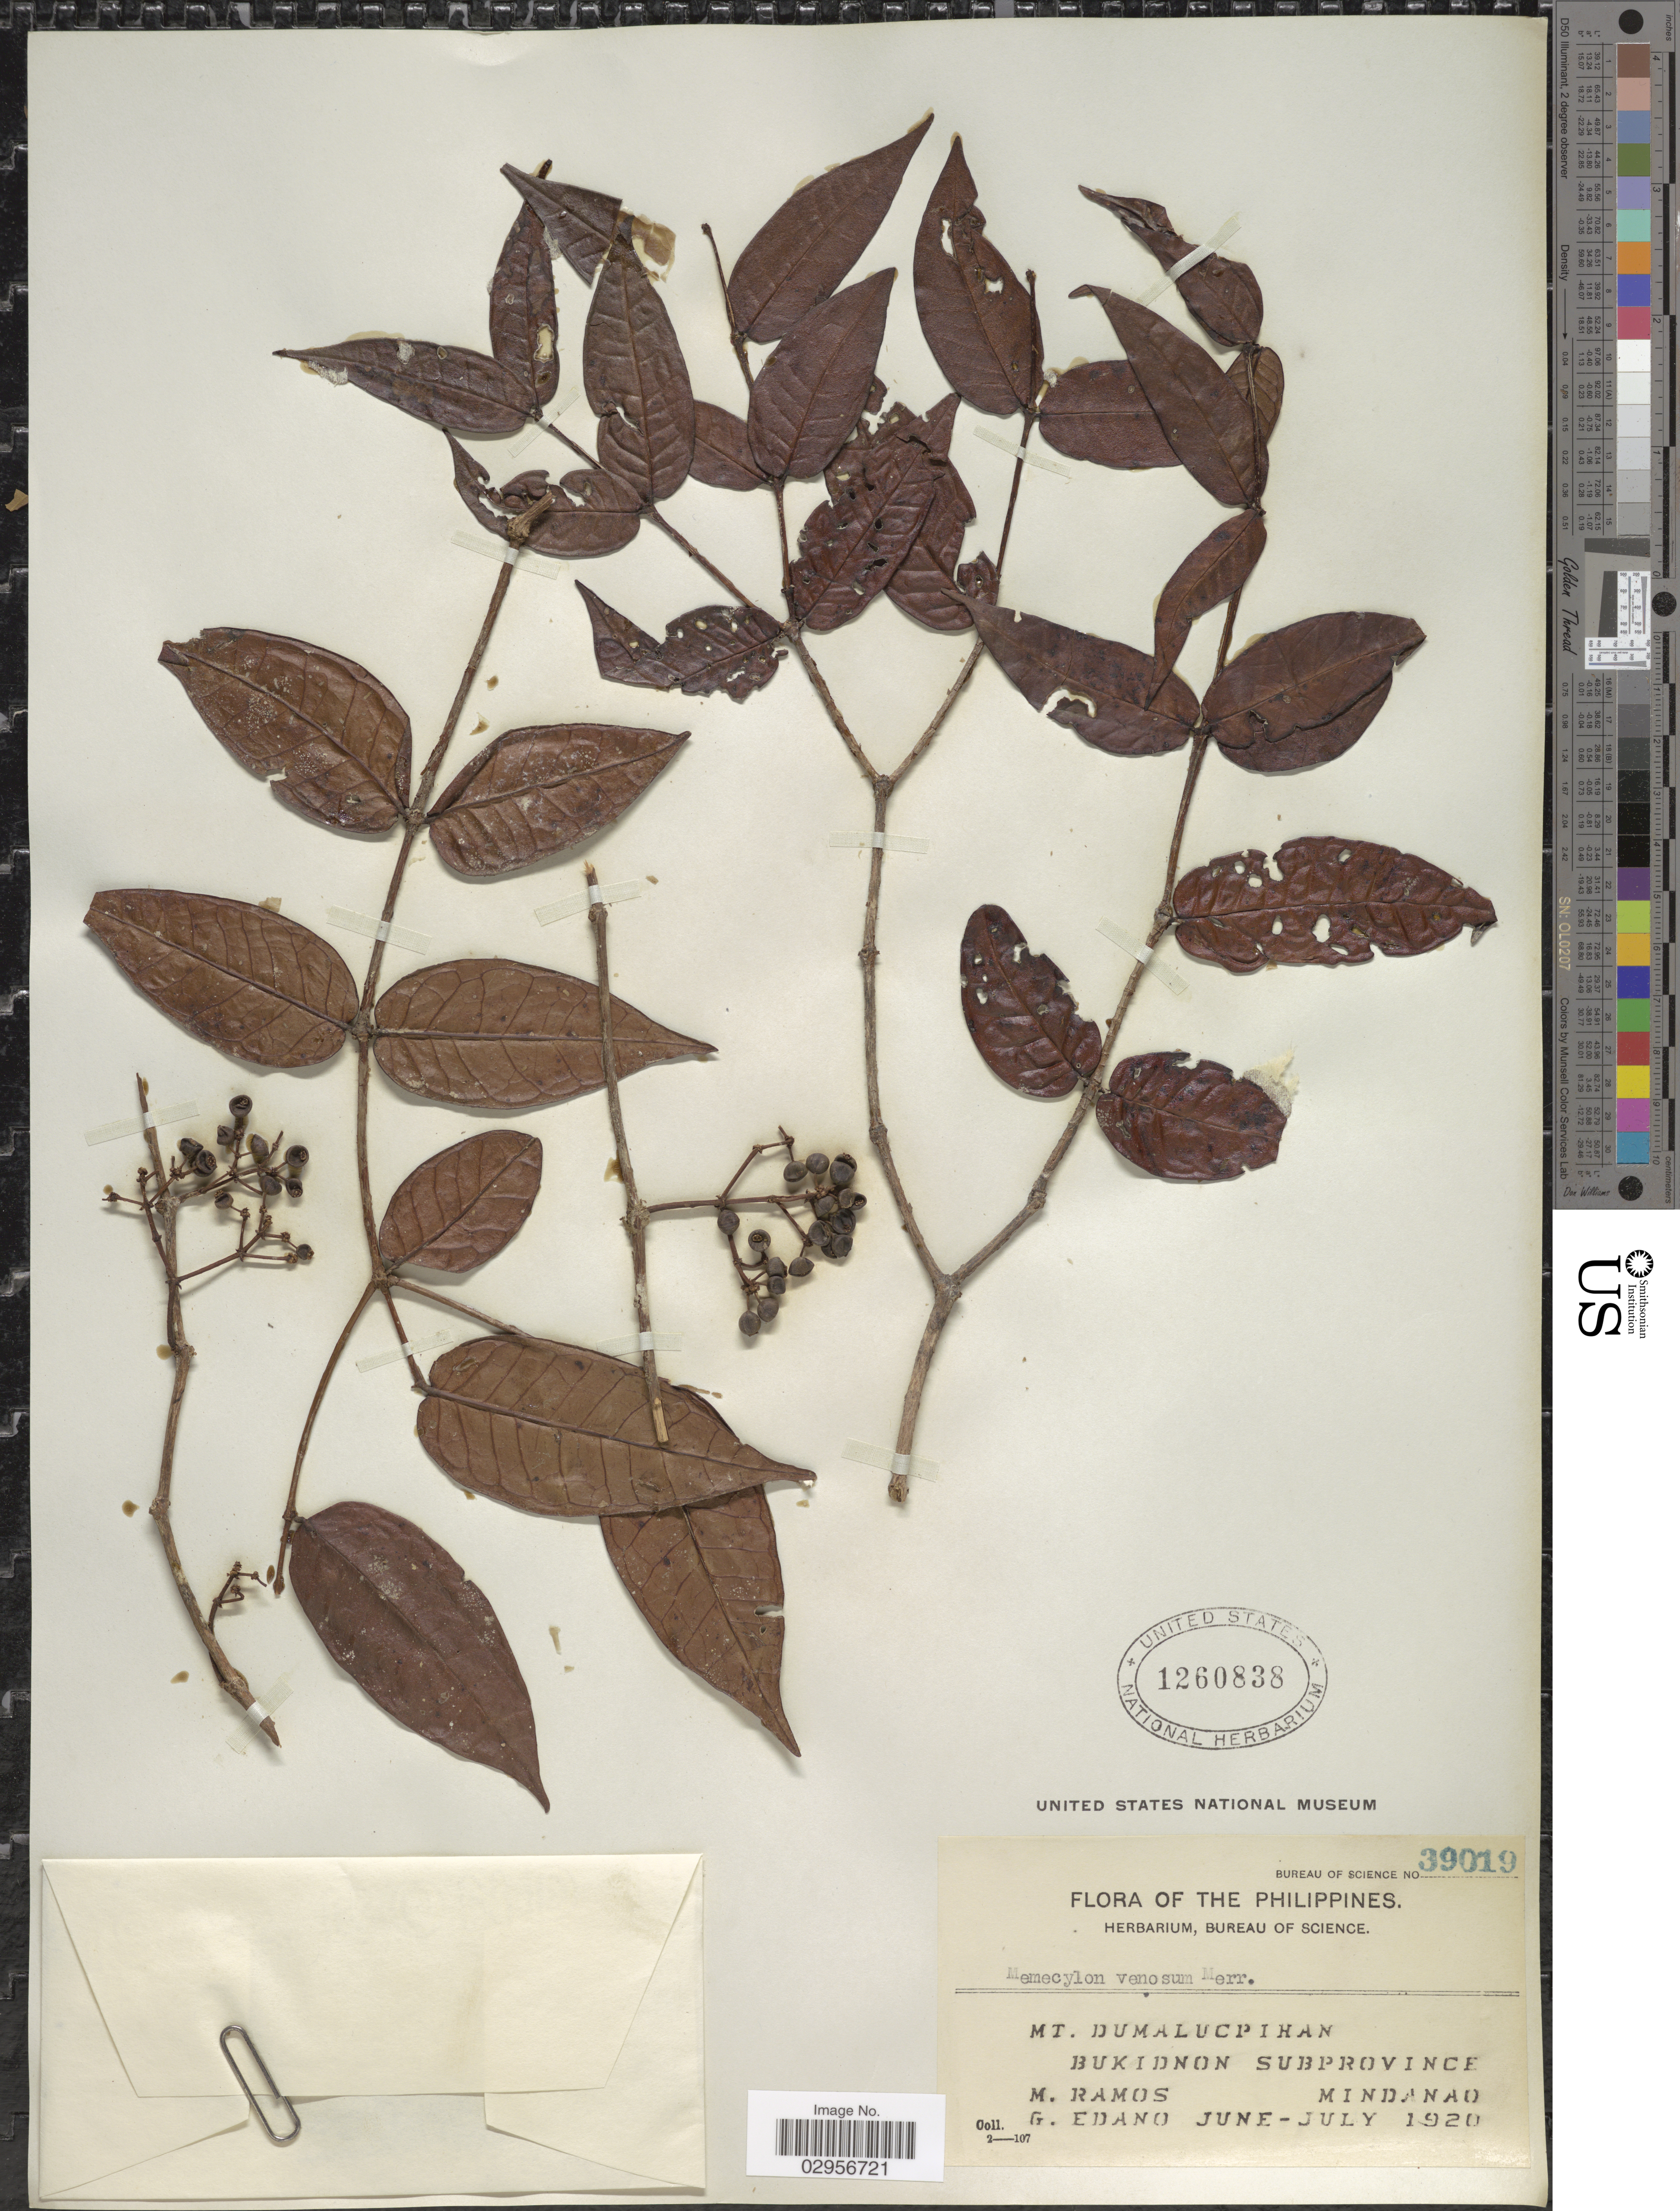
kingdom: Plantae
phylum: Tracheophyta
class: Magnoliopsida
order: Myrtales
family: Melastomataceae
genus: Memecylon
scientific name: Memecylon venosum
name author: Merr.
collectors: M. Ramos & G. Edaño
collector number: Bureau of Science 39019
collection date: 1920-06/1920-07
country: Philippines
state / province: Northern Mindanao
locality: Mt. Dumalcupihan, Bukidnon Subprovince, Mindanao.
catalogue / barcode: US 1260838